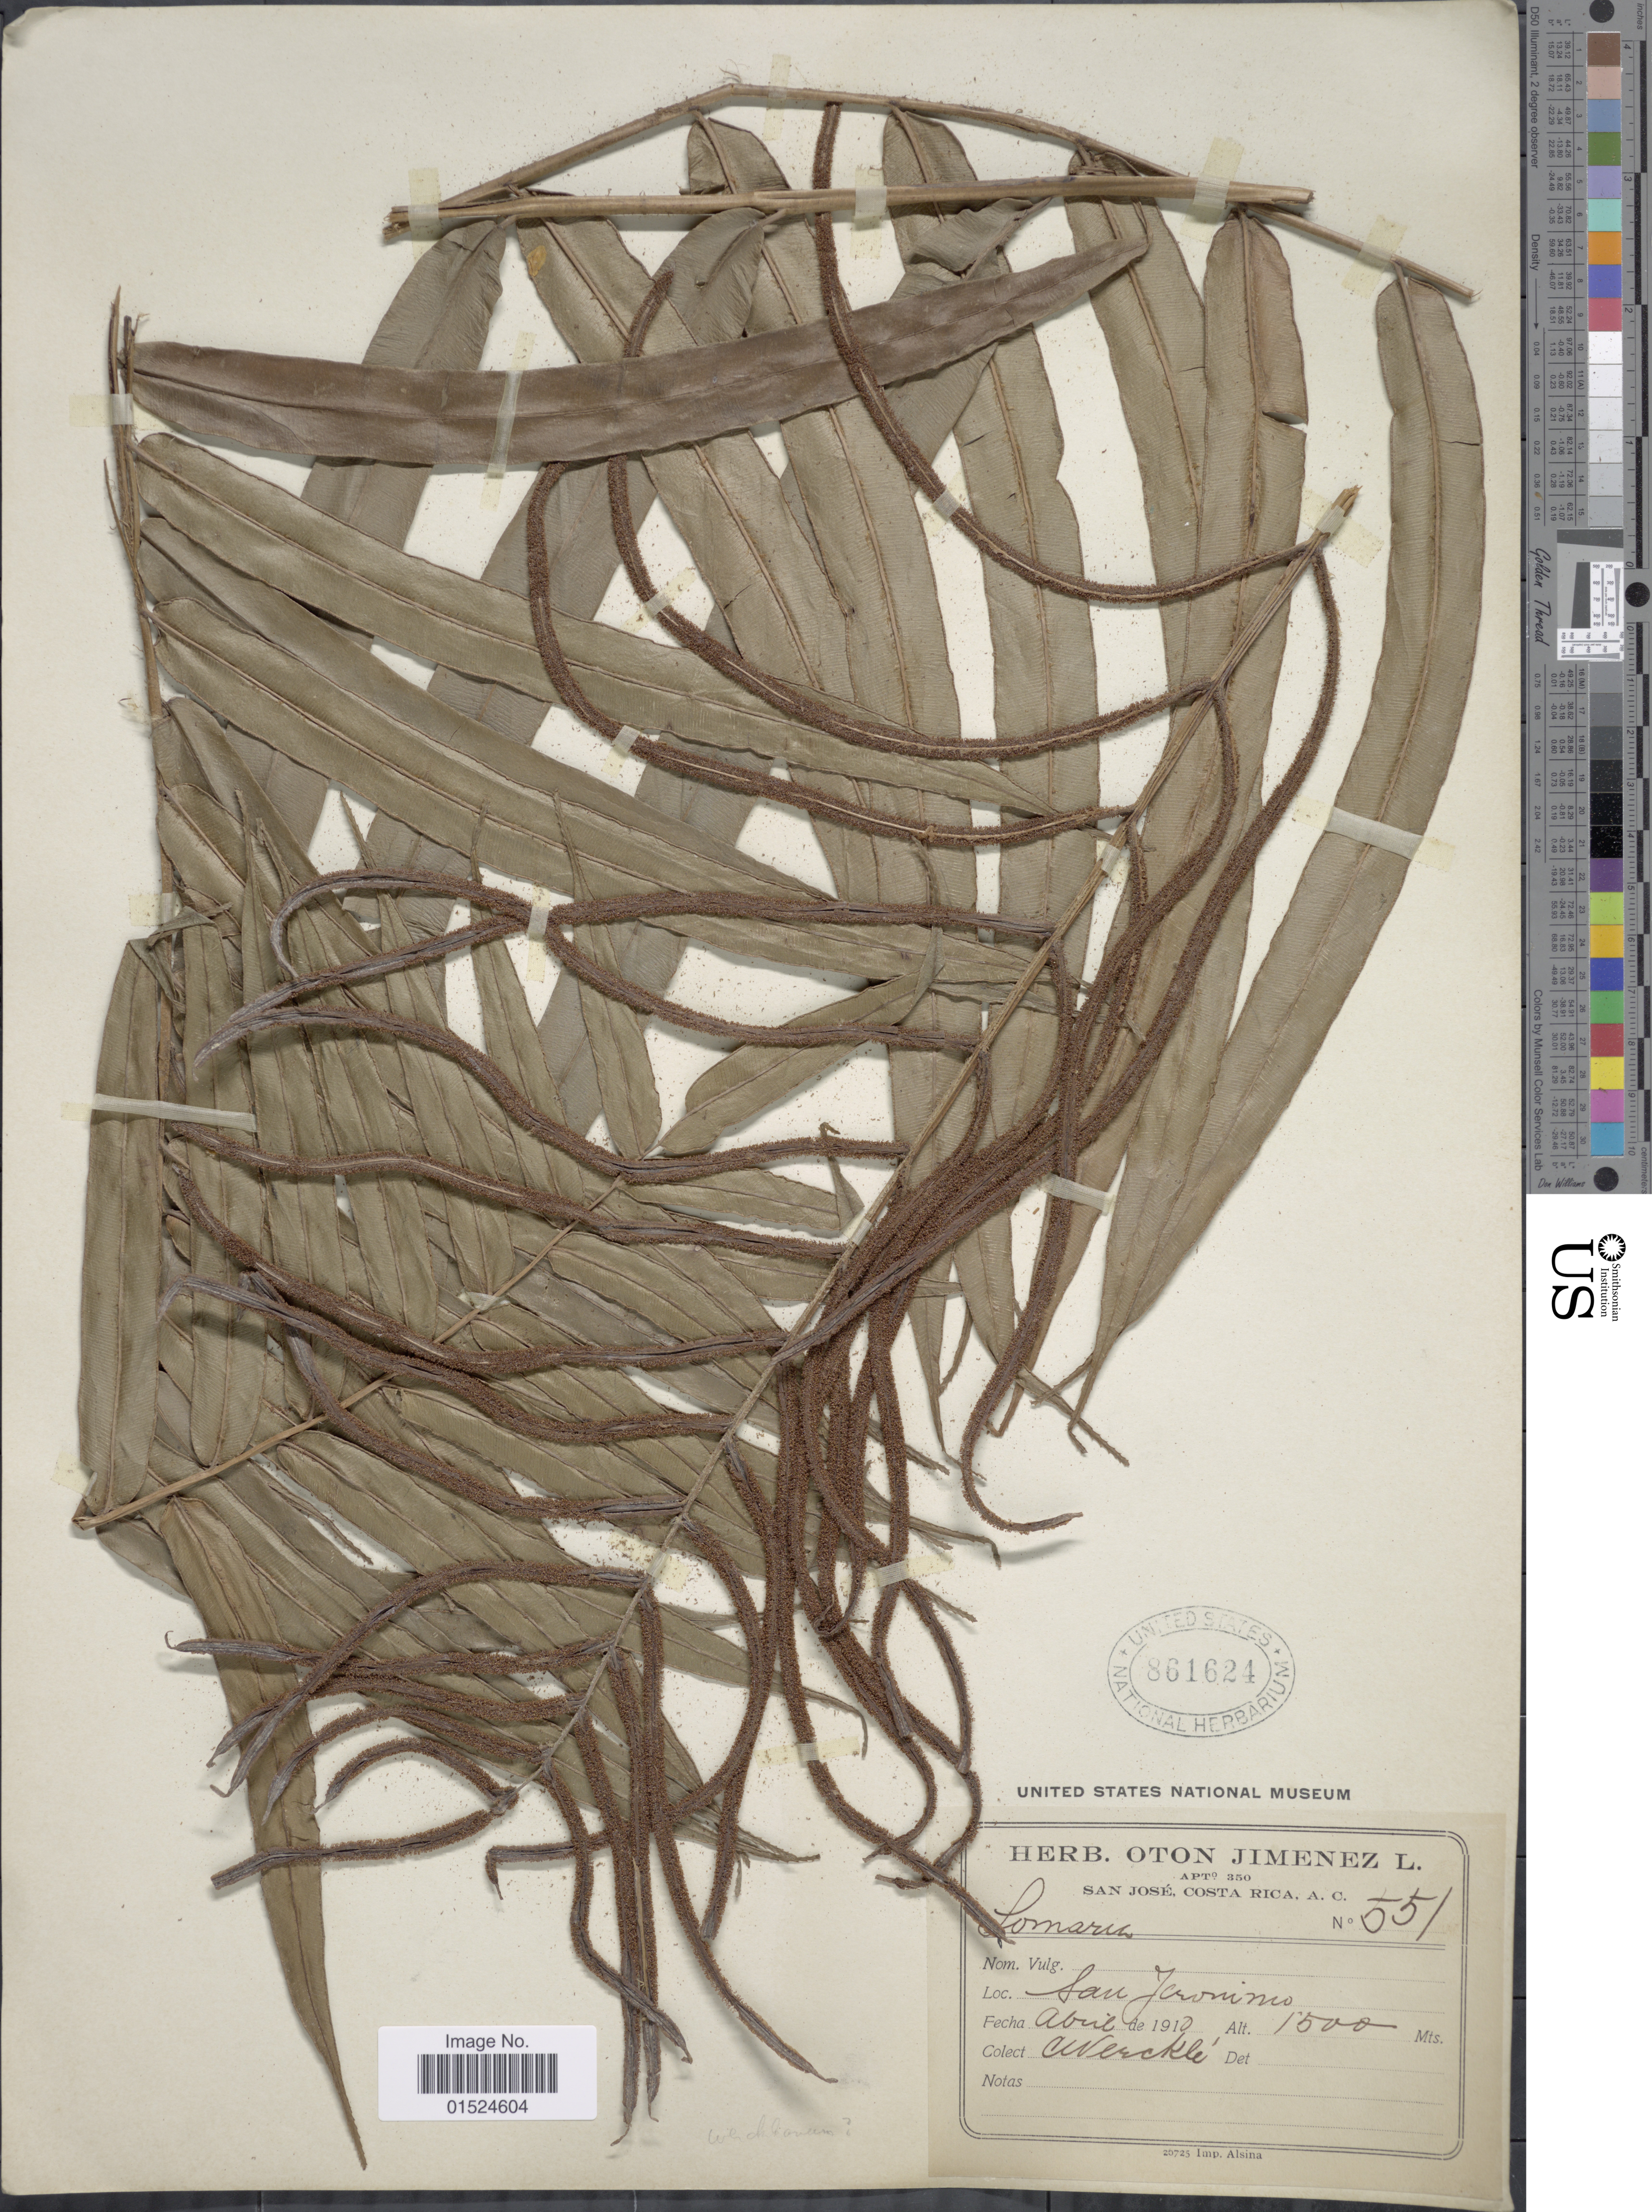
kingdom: Plantae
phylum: Tracheophyta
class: Polypodiopsida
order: Polypodiales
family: Blechnaceae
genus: Blechnum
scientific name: Blechnum werckleanum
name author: (Christ) C. Chr.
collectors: C. Wercklé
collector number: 551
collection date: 1910-04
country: Costa Rica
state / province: San José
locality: San Jeronimo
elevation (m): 1500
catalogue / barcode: US 861624